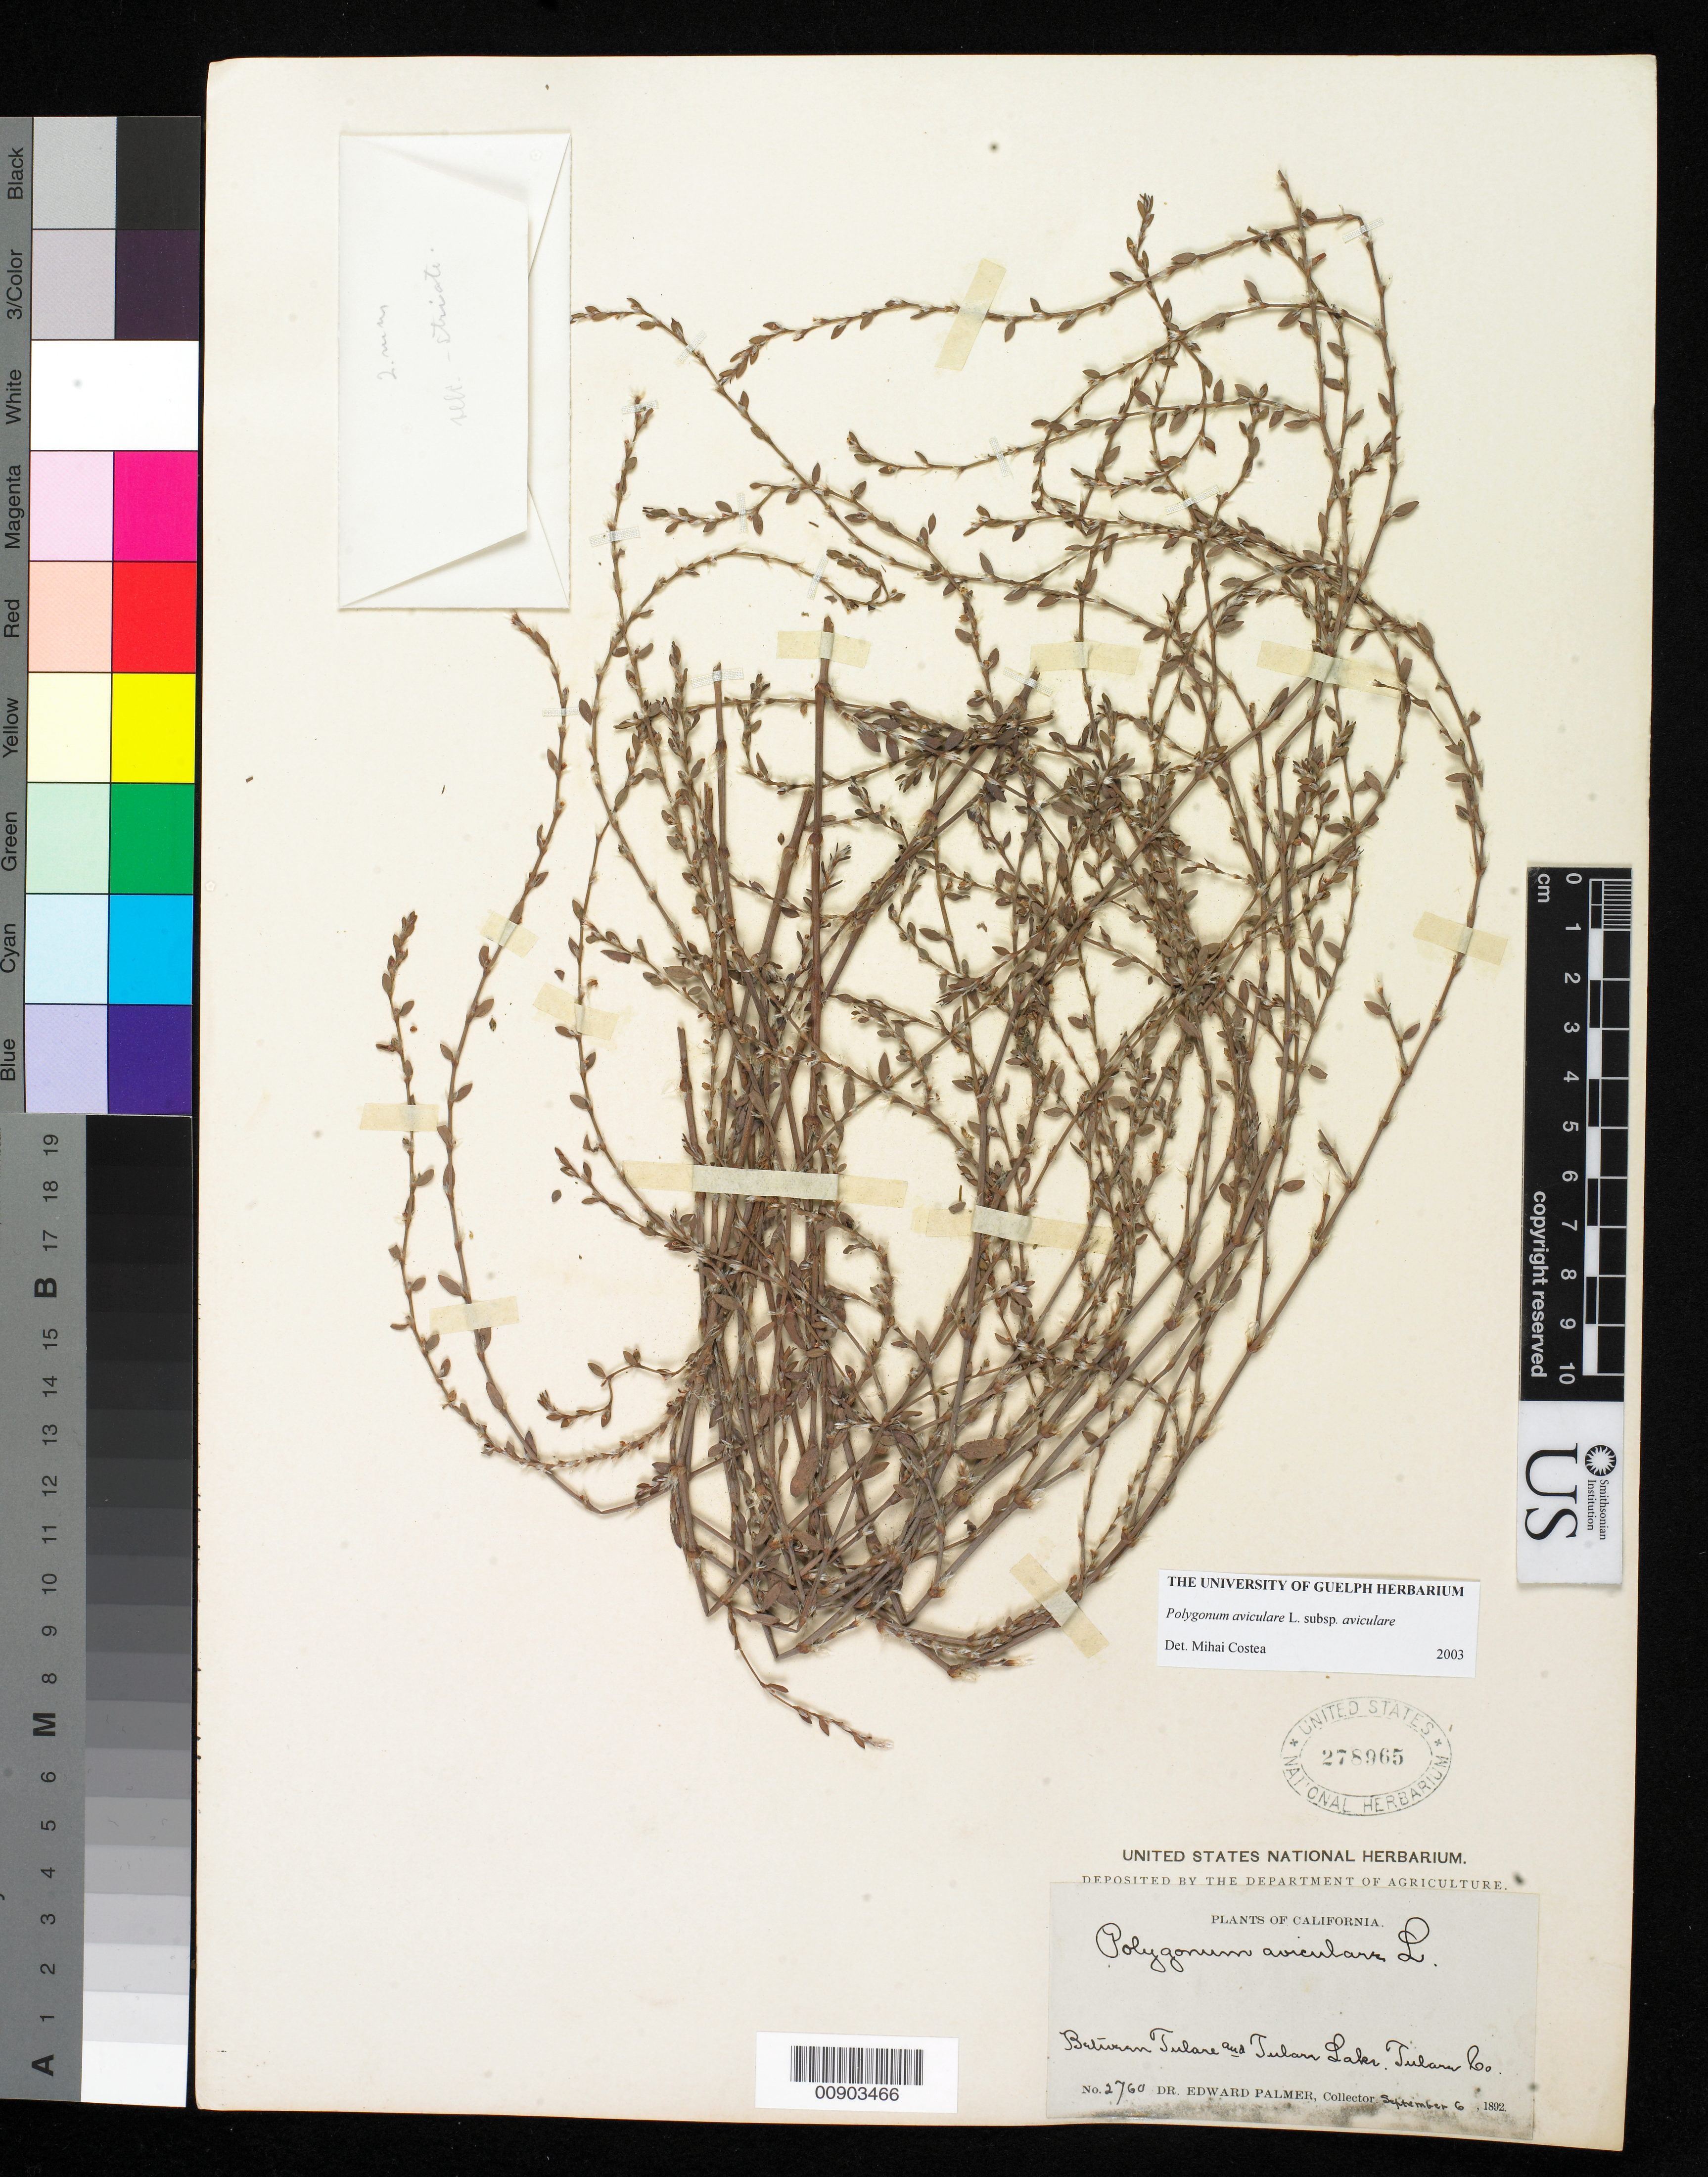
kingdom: Plantae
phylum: Tracheophyta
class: Magnoliopsida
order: Caryophyllales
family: Polygonaceae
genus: Polygonum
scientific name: Polygonum aviculare var. aviculare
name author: L.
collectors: E. Palmer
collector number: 2760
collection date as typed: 06 Sep 1892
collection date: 1892-09-06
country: United States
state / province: California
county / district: Tulare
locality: Between Tulare and Tulare Lake, Tulare County, California.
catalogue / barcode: US 278965